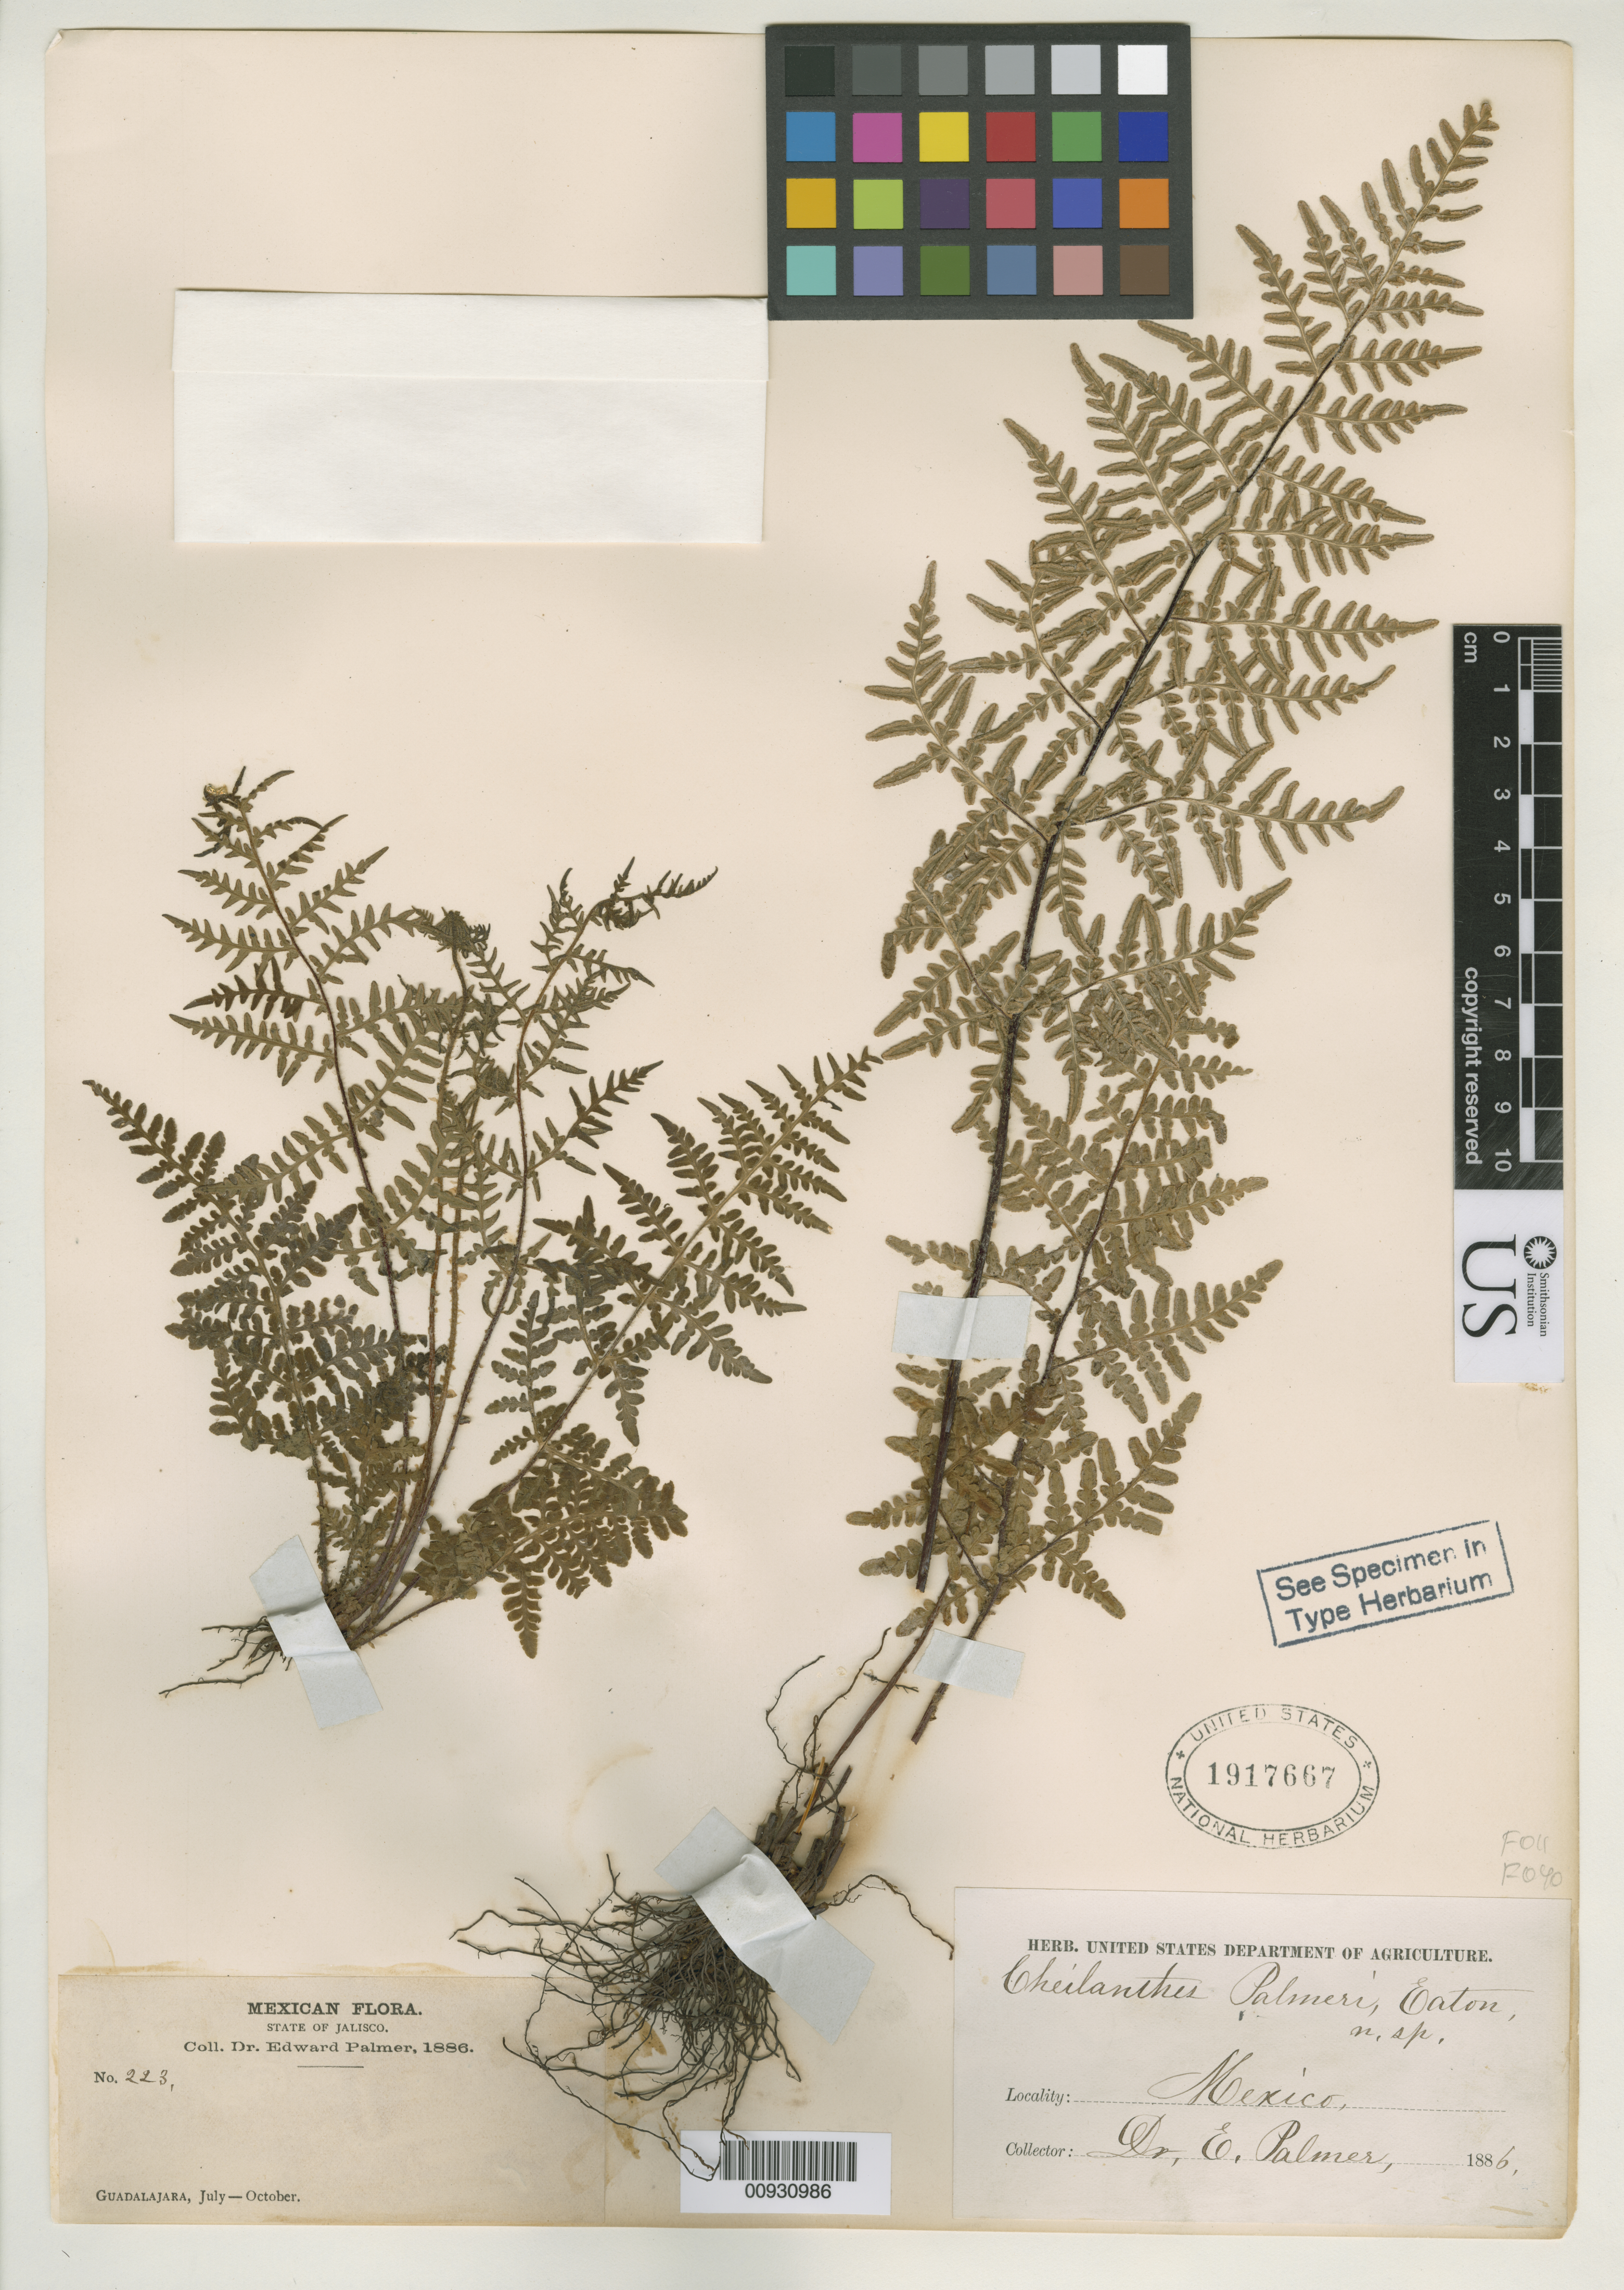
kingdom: Plantae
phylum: Tracheophyta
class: Polypodiopsida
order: Polypodiales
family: Pteridaceae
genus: Cheilanthes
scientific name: Cheilanthes palmeri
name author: D.C. Eaton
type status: Isotype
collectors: E. Palmer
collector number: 223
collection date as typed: Jul 1886 to -- Oct 1886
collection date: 1886-07/1886-10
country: Mexico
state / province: Jalisco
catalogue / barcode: US 1917667